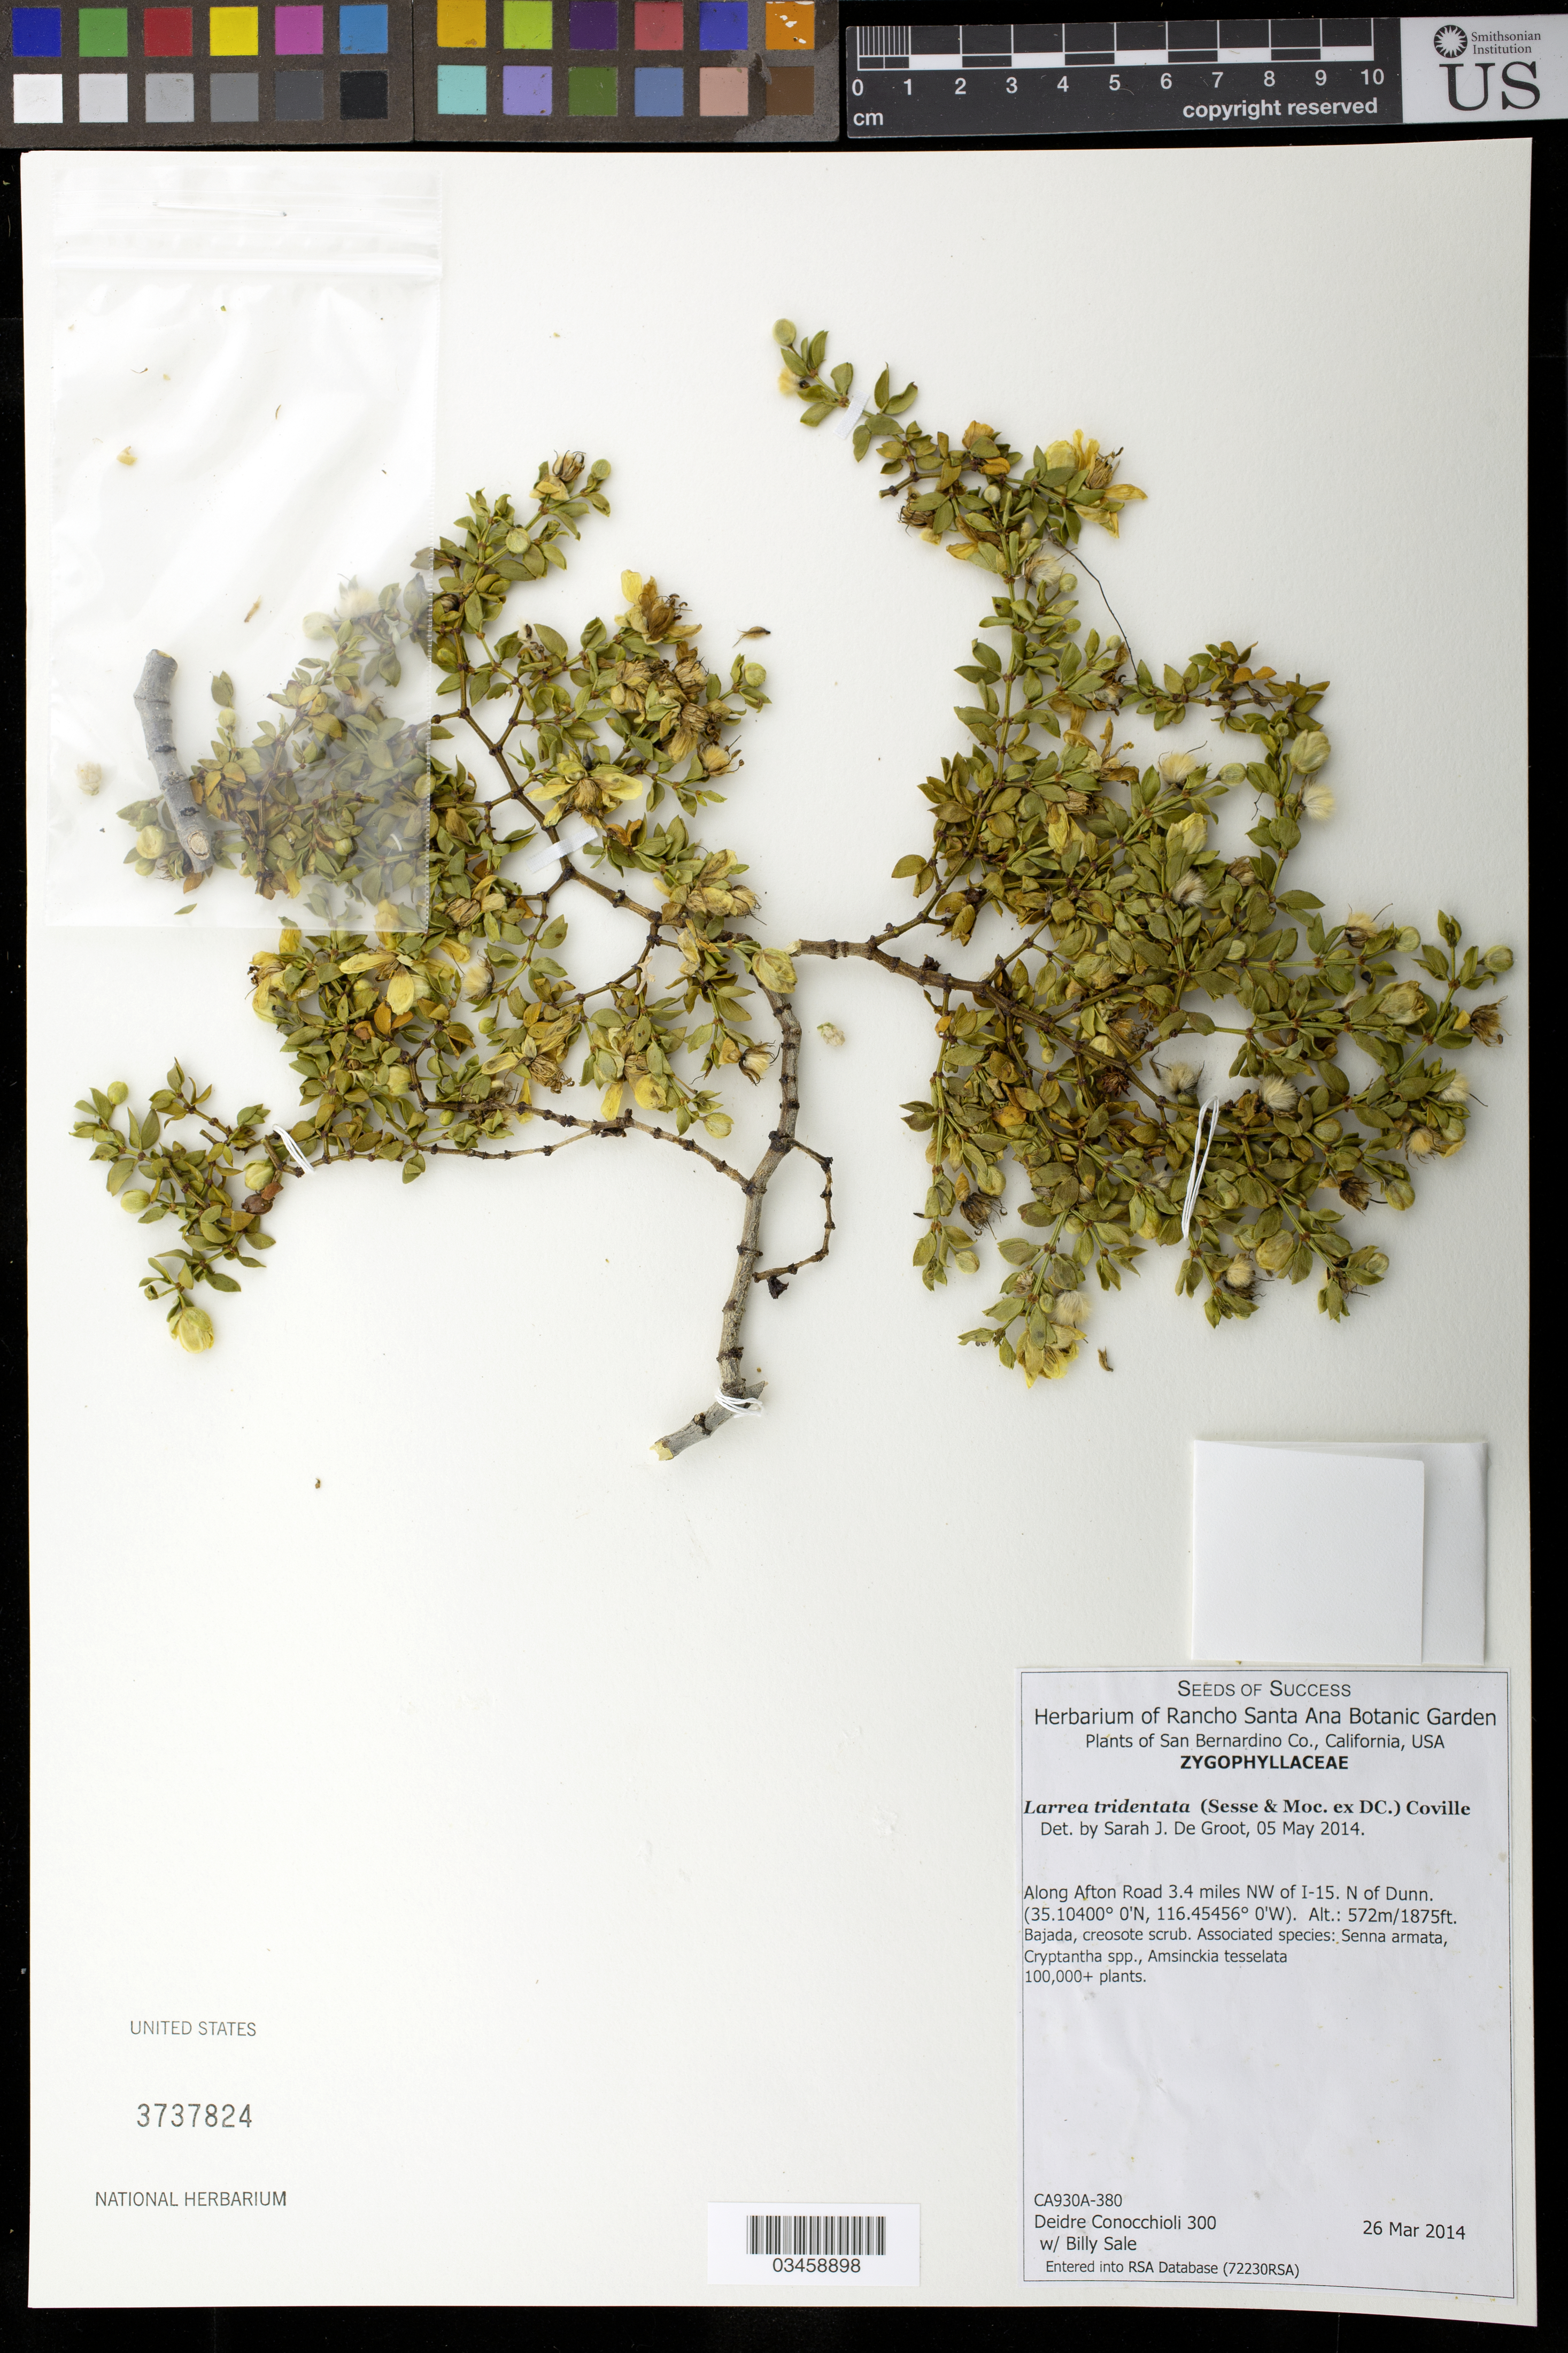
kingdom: Plantae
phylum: Tracheophyta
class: Magnoliopsida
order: Zygophyllales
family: Zygophyllaceae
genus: Larrea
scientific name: Larrea tridentata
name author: (Sessé & Moc. ex DC.) Coville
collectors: D. Conocchioli & K. Sale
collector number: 300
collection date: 2014-03-26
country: United States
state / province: California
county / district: San Bernardino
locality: Along Afton Road 3.4 mi. NW of I-15, N of Dunn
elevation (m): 572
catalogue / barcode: US 3737824